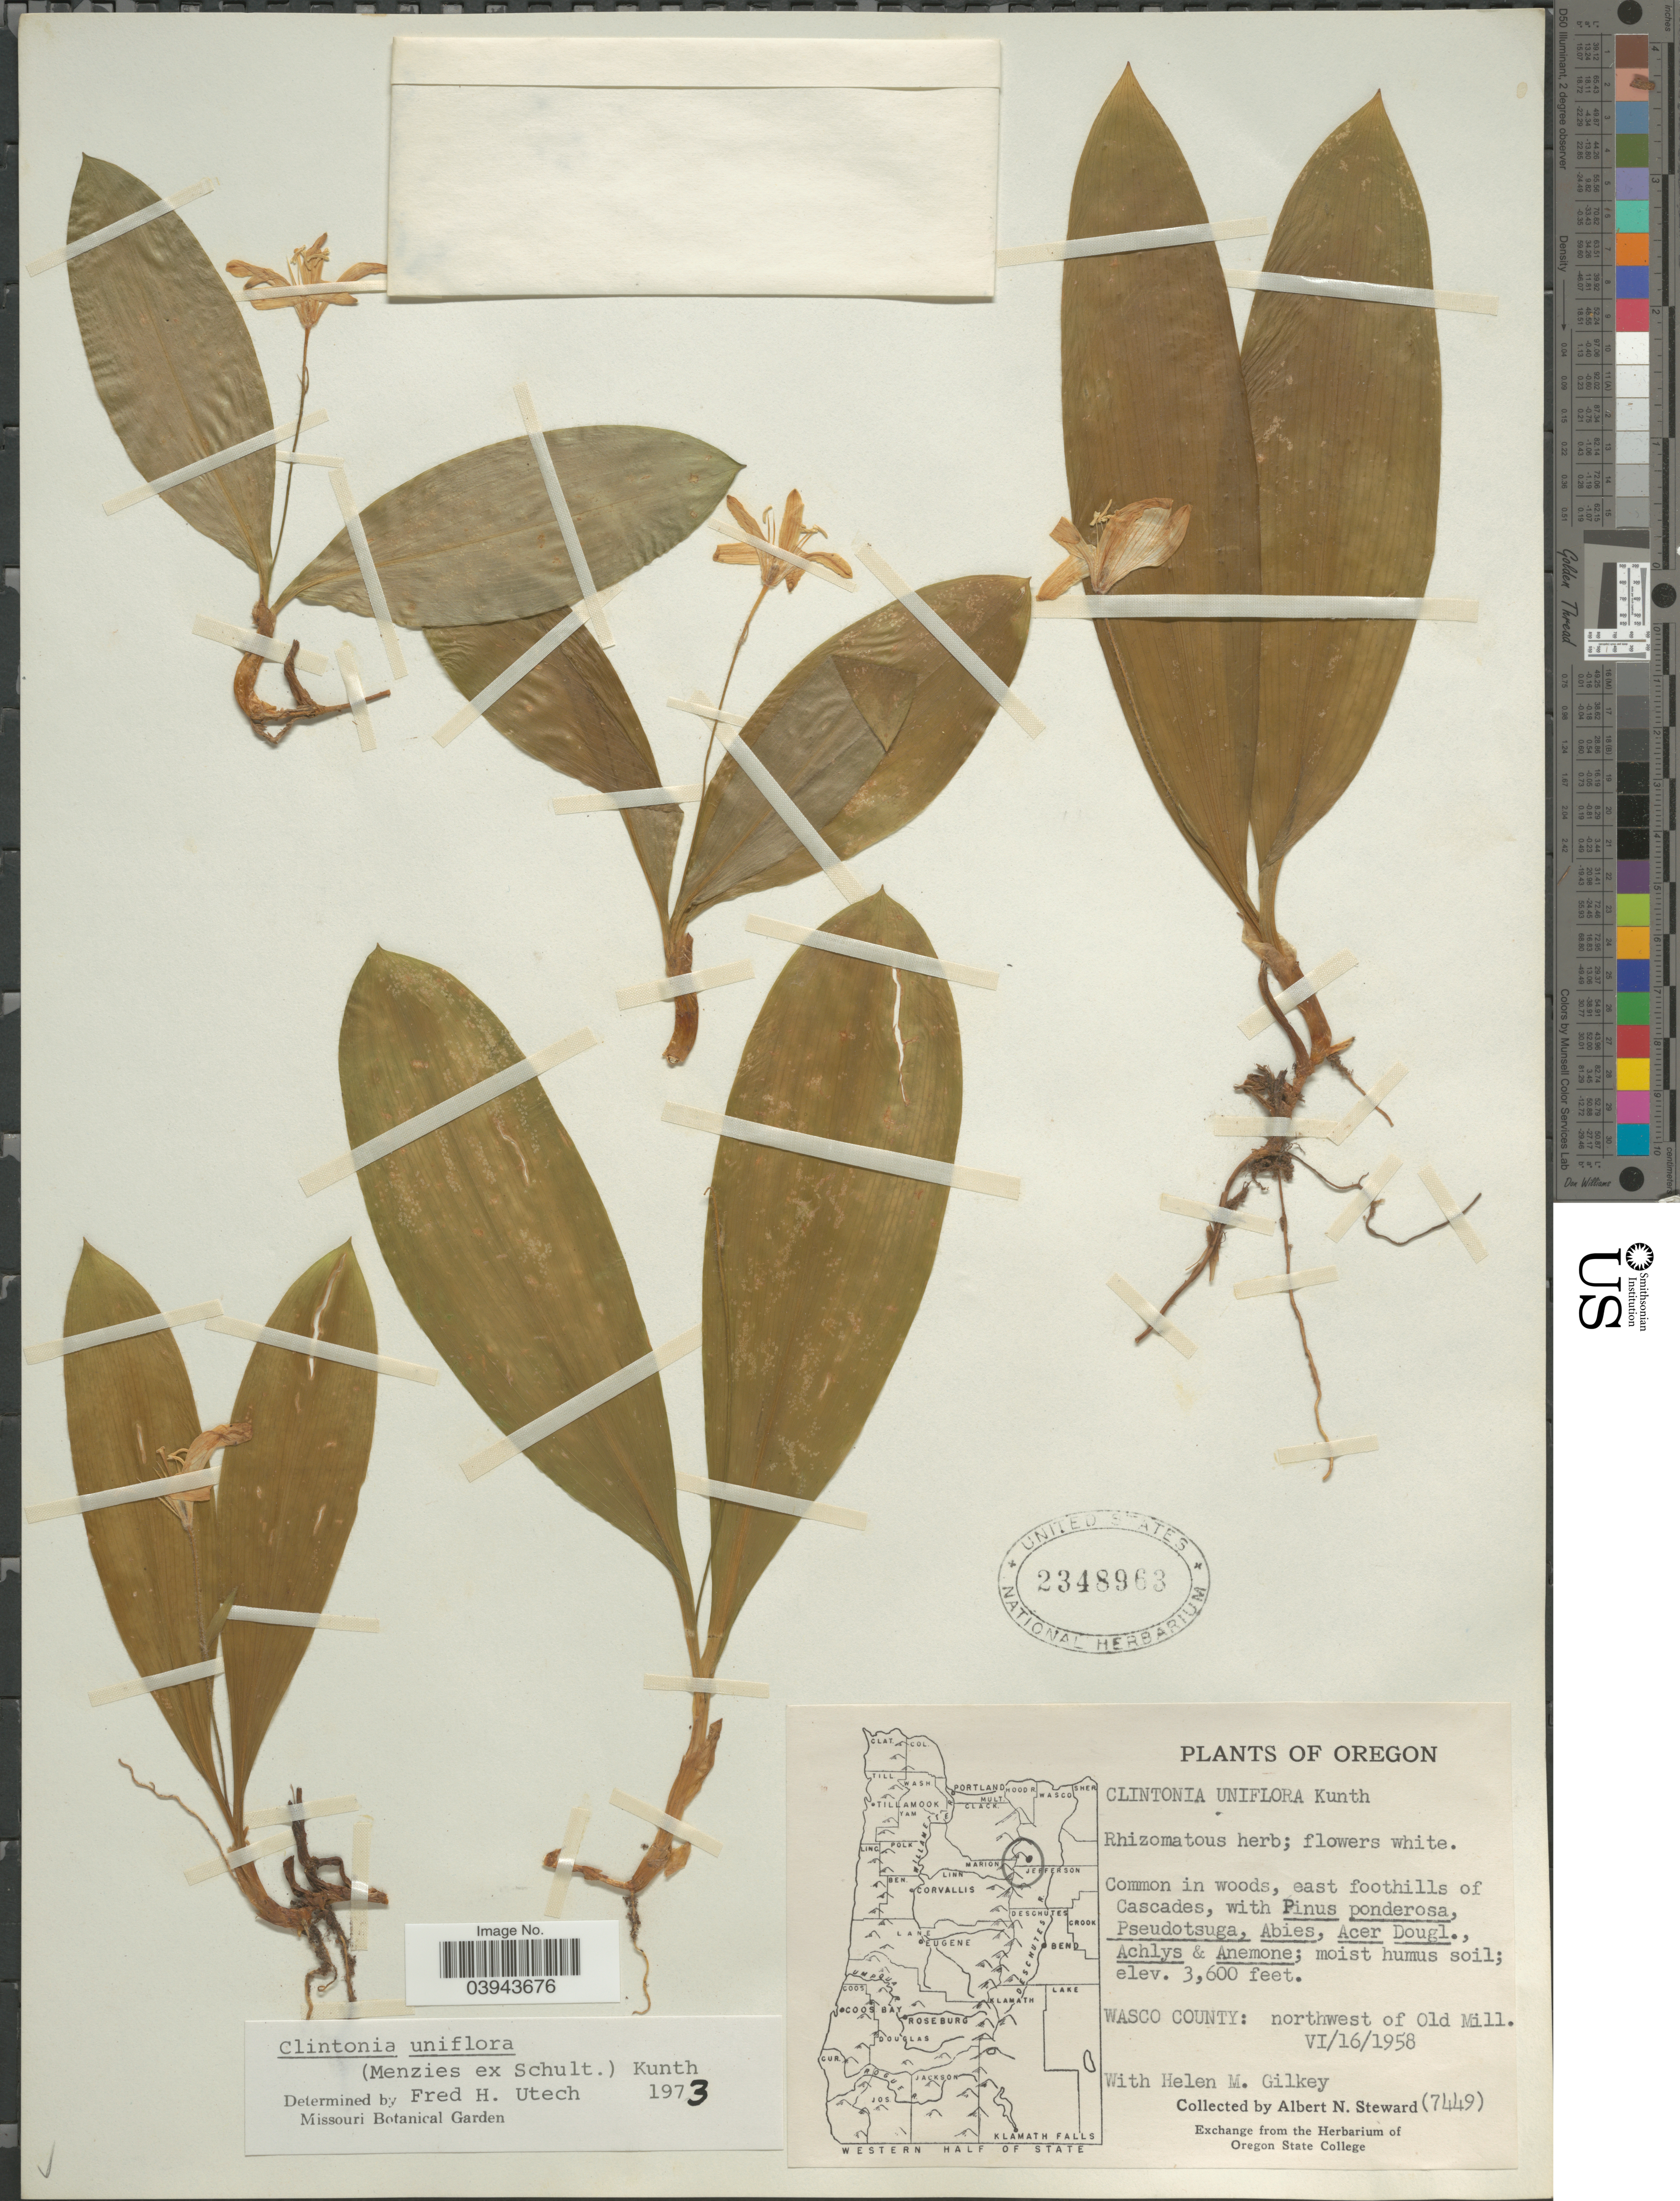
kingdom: Plantae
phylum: Tracheophyta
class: Liliopsida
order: Liliales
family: Liliaceae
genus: Clintonia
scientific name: Clintonia uniflora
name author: Kunth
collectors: A. N. Steward & H. Gilkey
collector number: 7449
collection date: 1958-06-16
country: United States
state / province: Oregon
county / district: Wasco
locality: Wasco County: northwest of Old Mill.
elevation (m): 1097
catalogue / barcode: US 2348963